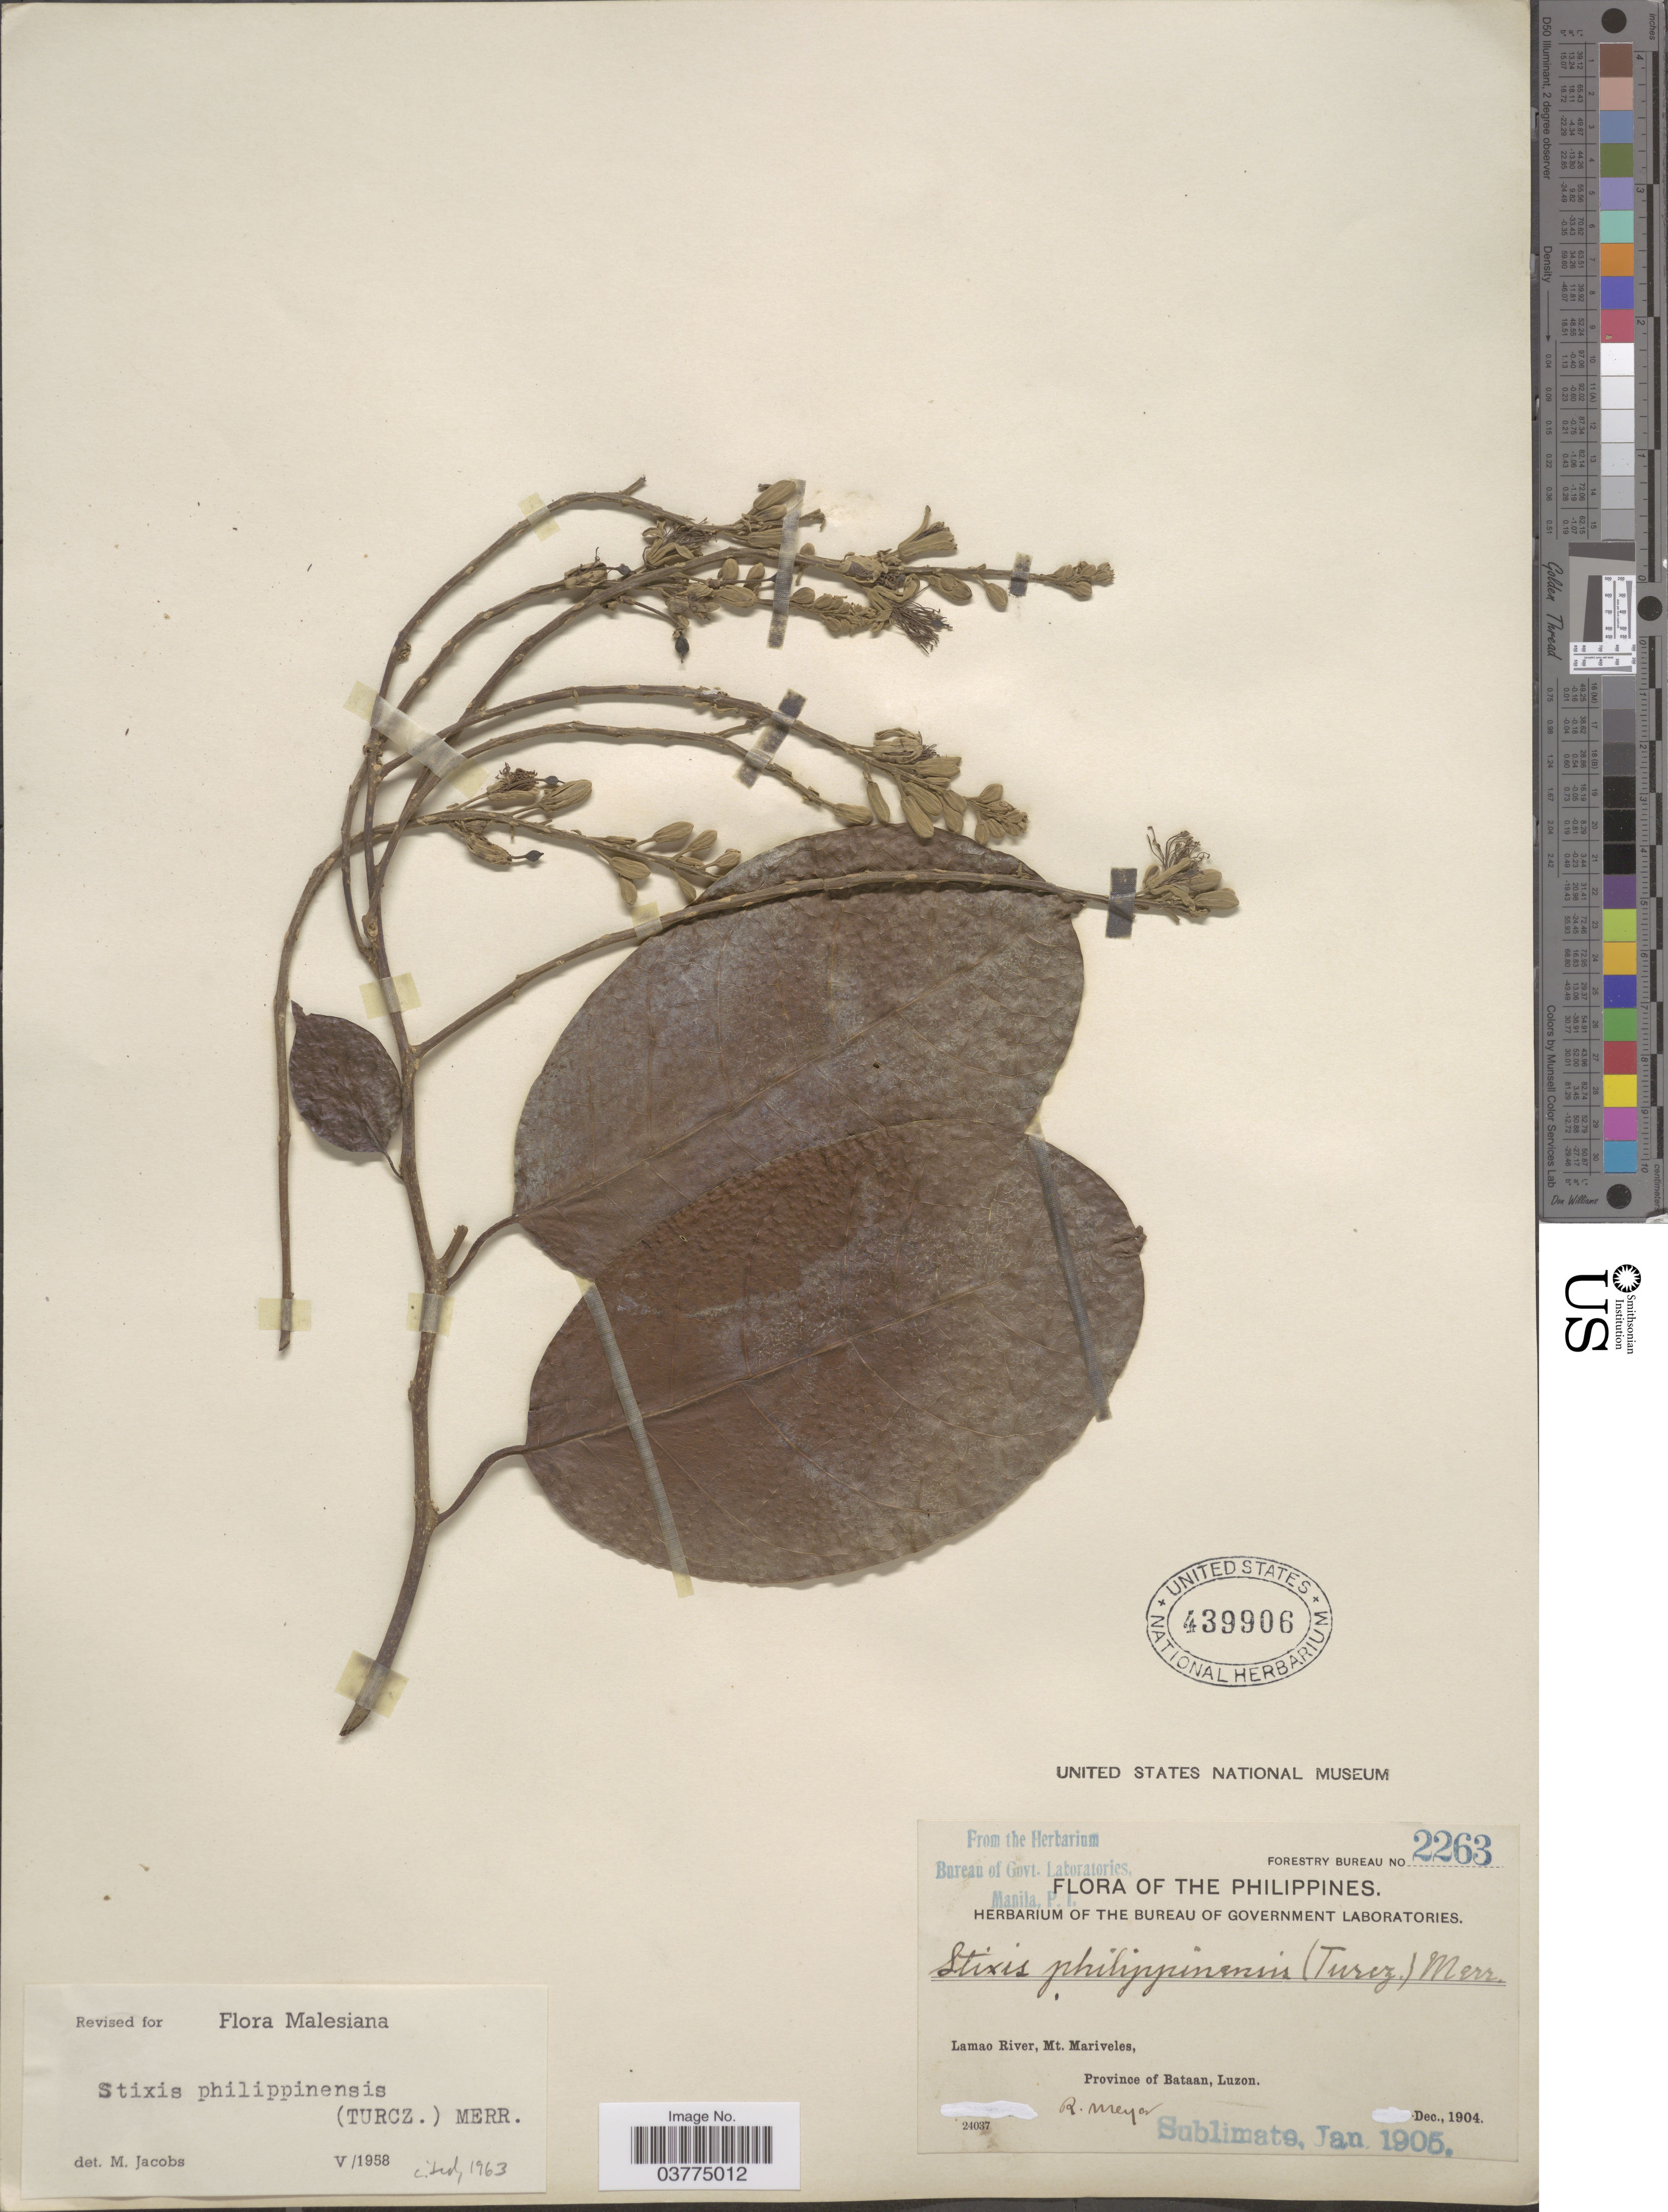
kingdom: Plantae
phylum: Tracheophyta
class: Magnoliopsida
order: Brassicales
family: Stixaceae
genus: Stixis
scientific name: Stixis philippinensis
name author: (Turcz.) Merr.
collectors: R. Meyer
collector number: Forestry Bureau 2263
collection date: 1904-12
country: Philippines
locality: Lamao River, Mt. Mariveles, Province of Bataan, Luzon.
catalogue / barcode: US 439906